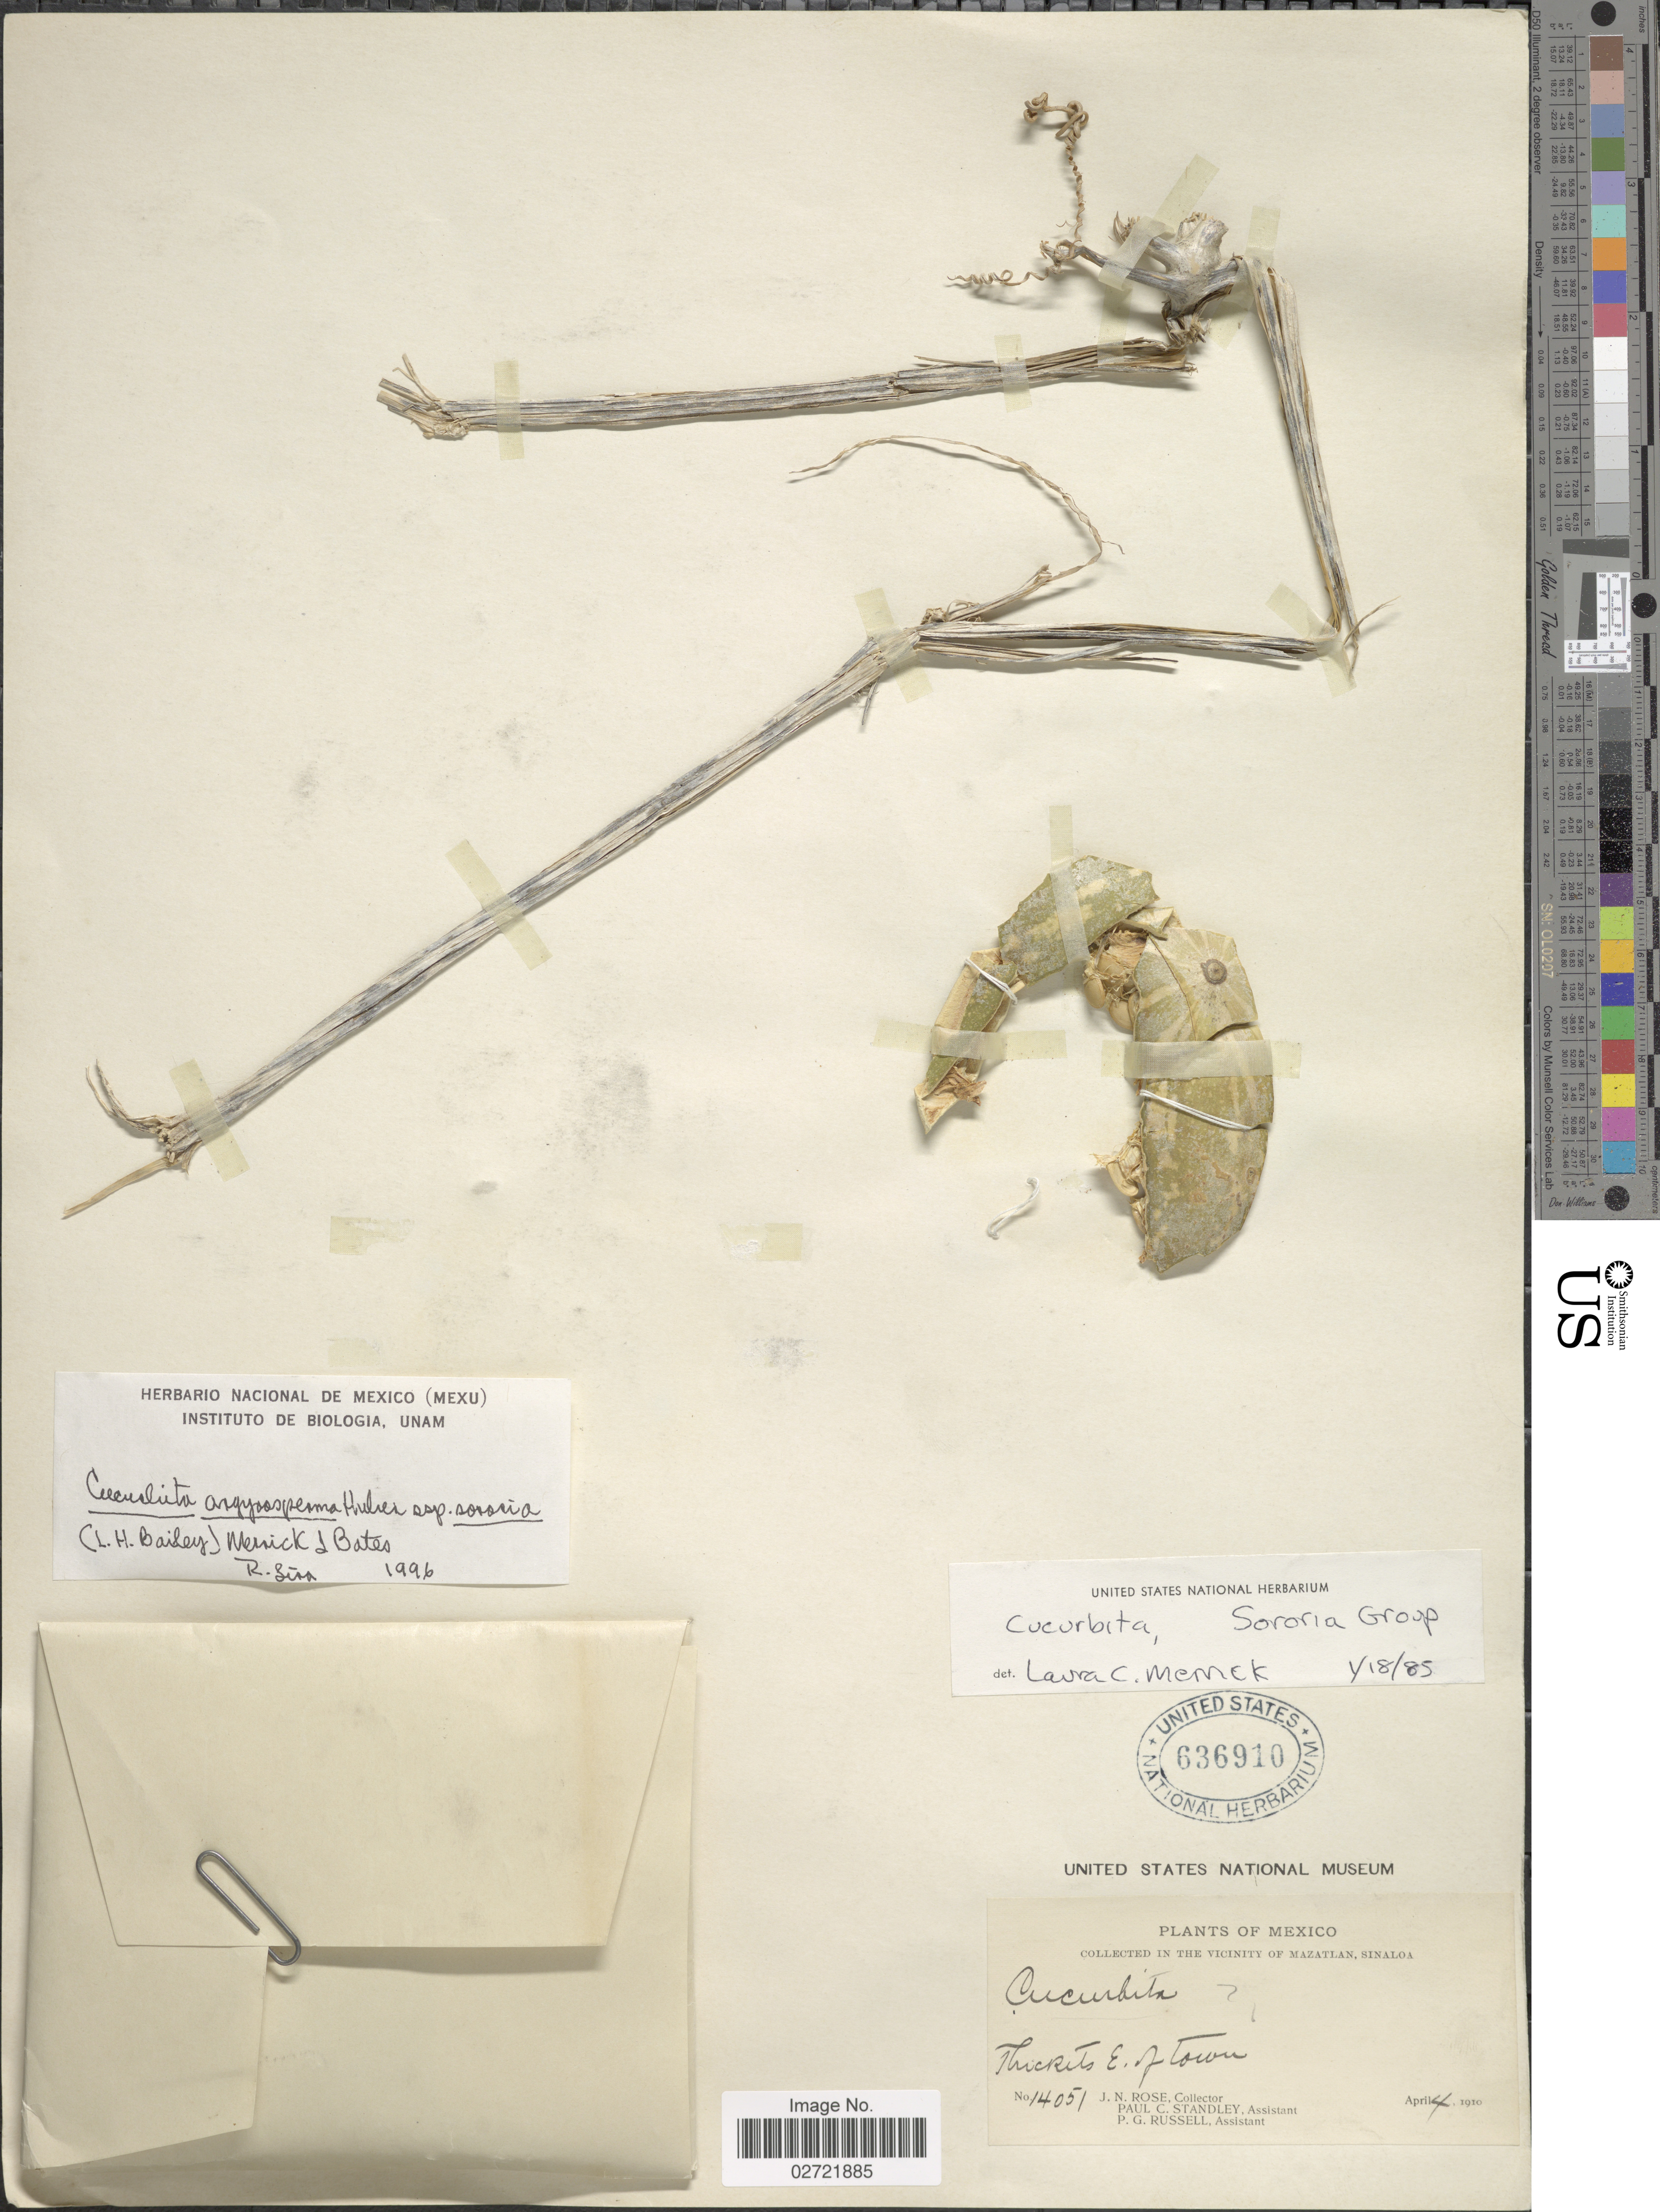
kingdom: Plantae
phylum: Tracheophyta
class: Magnoliopsida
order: Cucurbitales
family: Cucurbitaceae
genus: Cucurbita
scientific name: Cucurbita argyrosperma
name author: K. Koch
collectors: J. N. Rose, P. C. Standley & P. G. Russell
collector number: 14051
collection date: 1910-04-04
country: Mexico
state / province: Sinaloa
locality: In the Vicinity of Mazatlan, Thickets E of Town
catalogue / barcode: US 636910